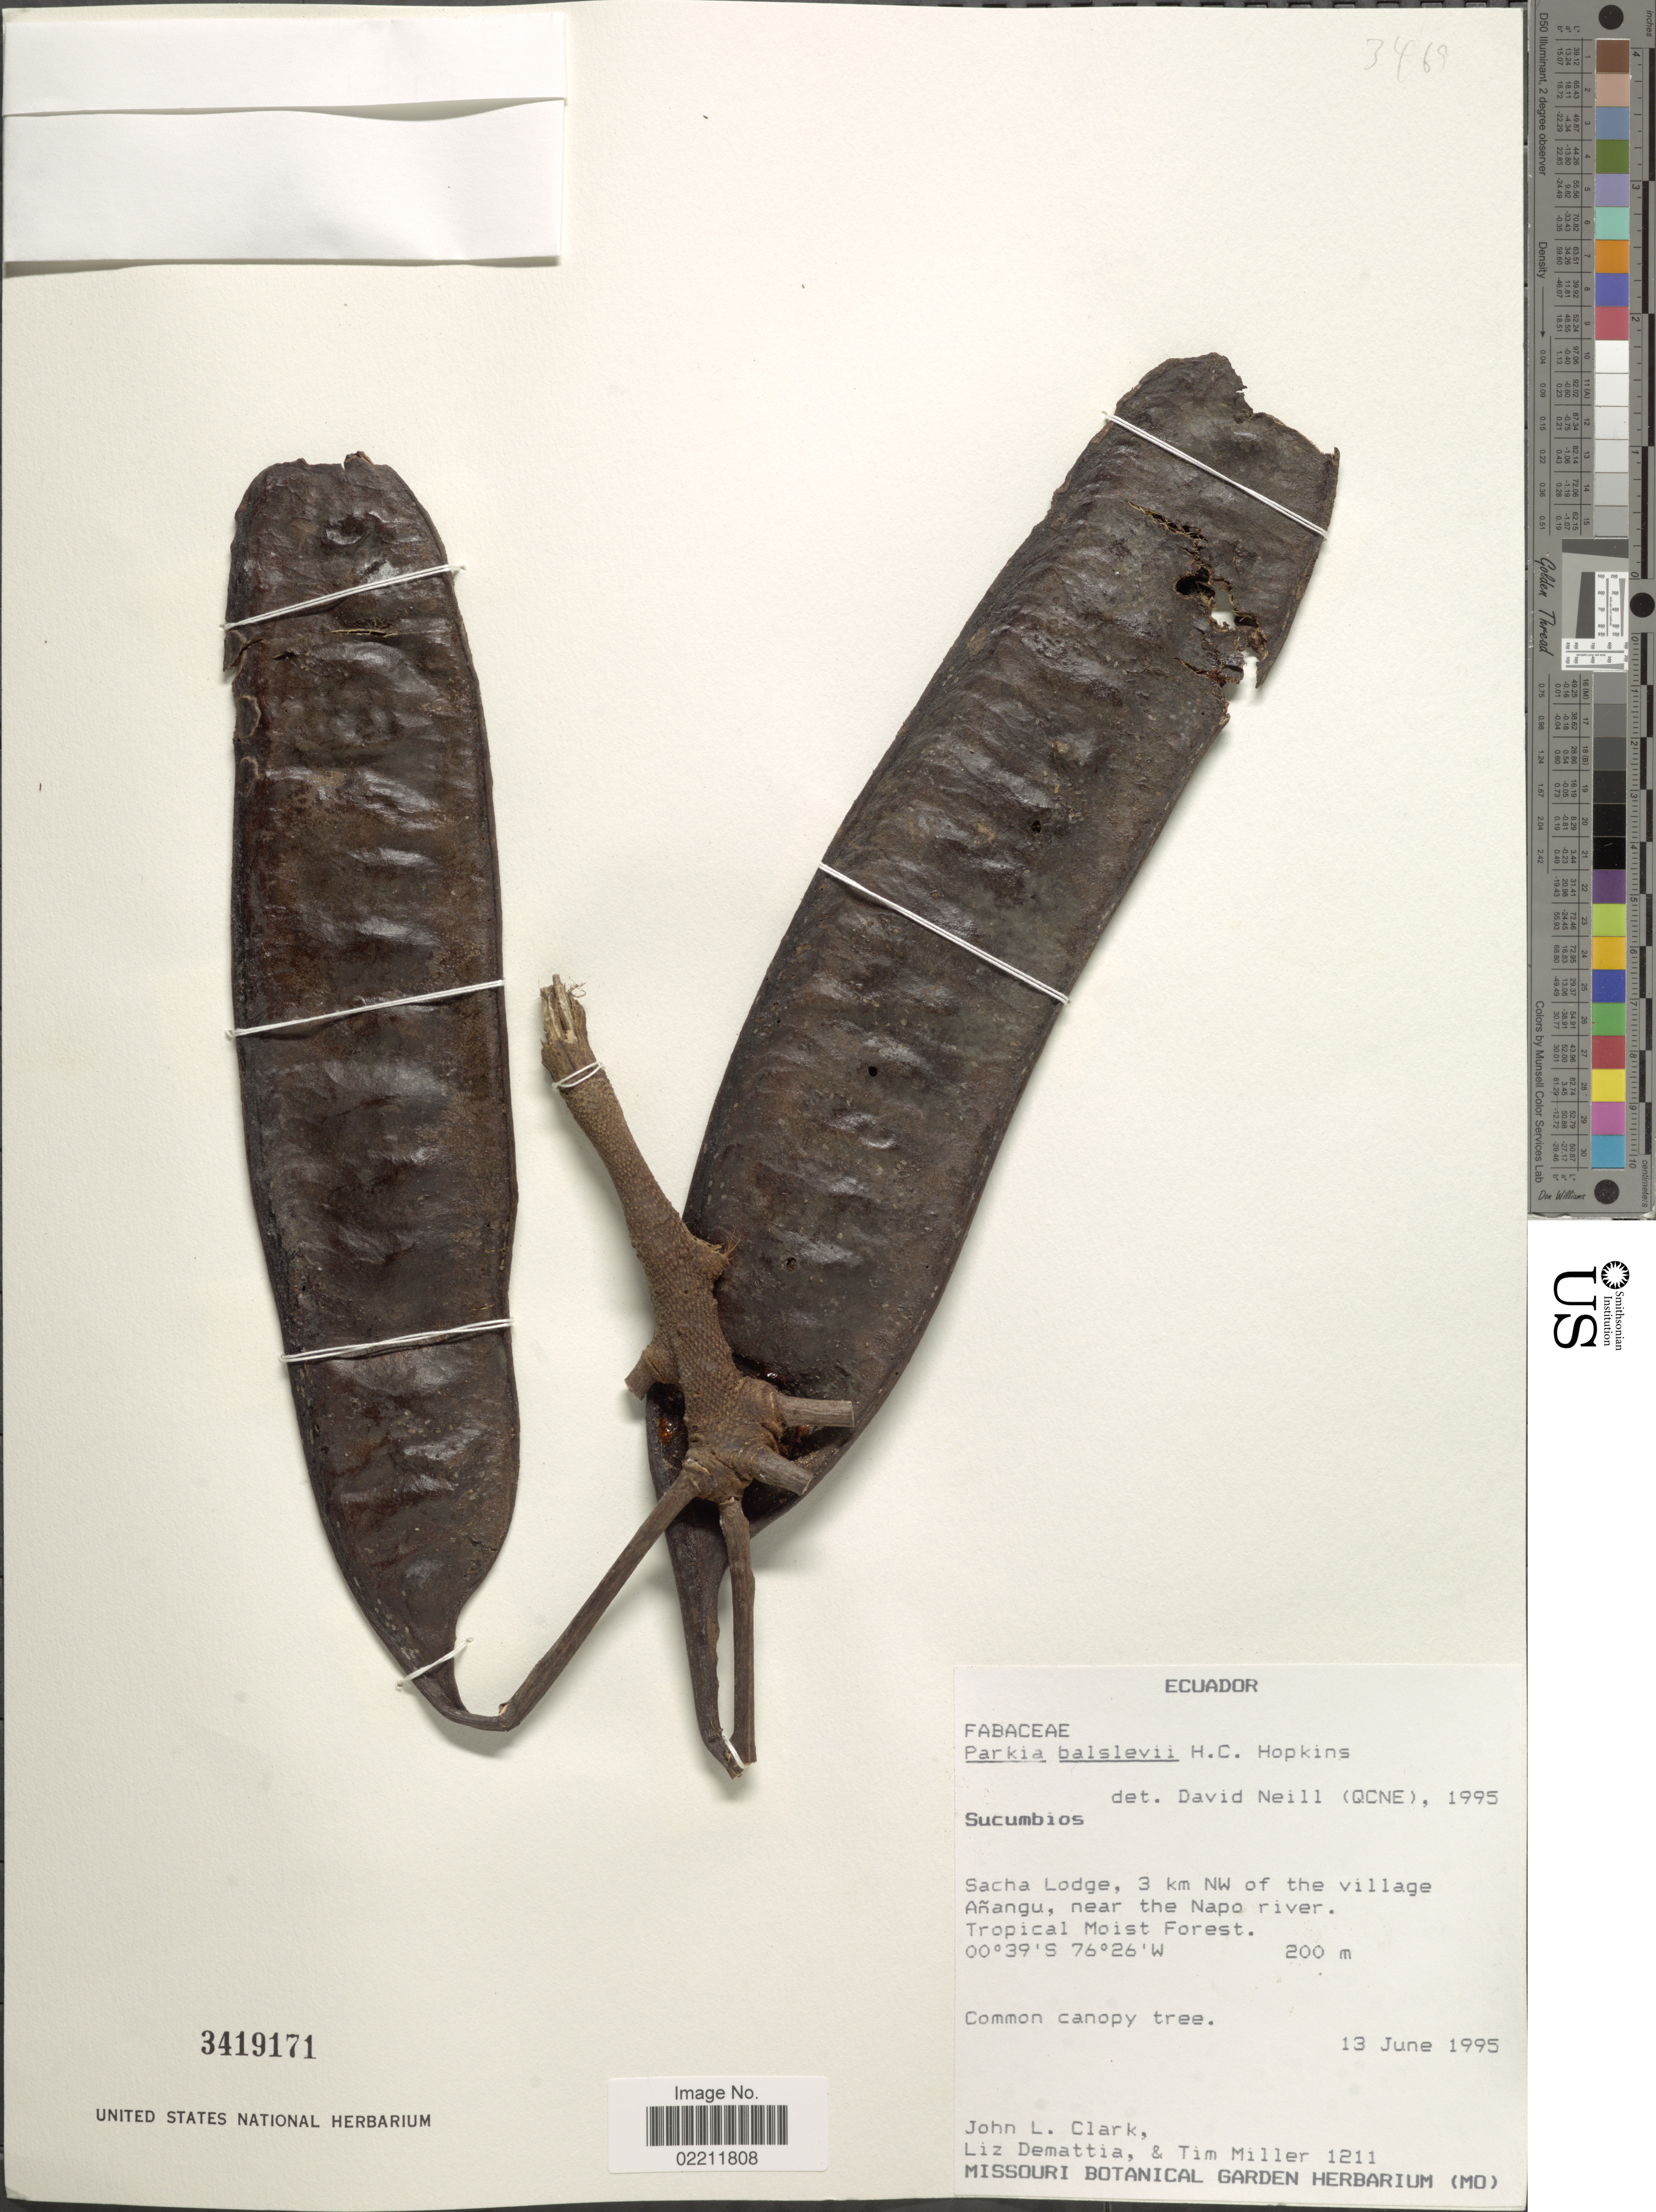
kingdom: Plantae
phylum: Tracheophyta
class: Magnoliopsida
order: Fabales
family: Fabaceae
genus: Parkia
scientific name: Parkia balslevii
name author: H.C. Hopkins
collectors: J. L. Clark, L. Demattia & T. Miller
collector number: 1211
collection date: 1995-06-13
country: Ecuador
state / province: Sucumbíos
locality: Sucumbios, Sacha Lodge, 3 km NW of the village Anangu near the Napo river.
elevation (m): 200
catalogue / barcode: US 3419171